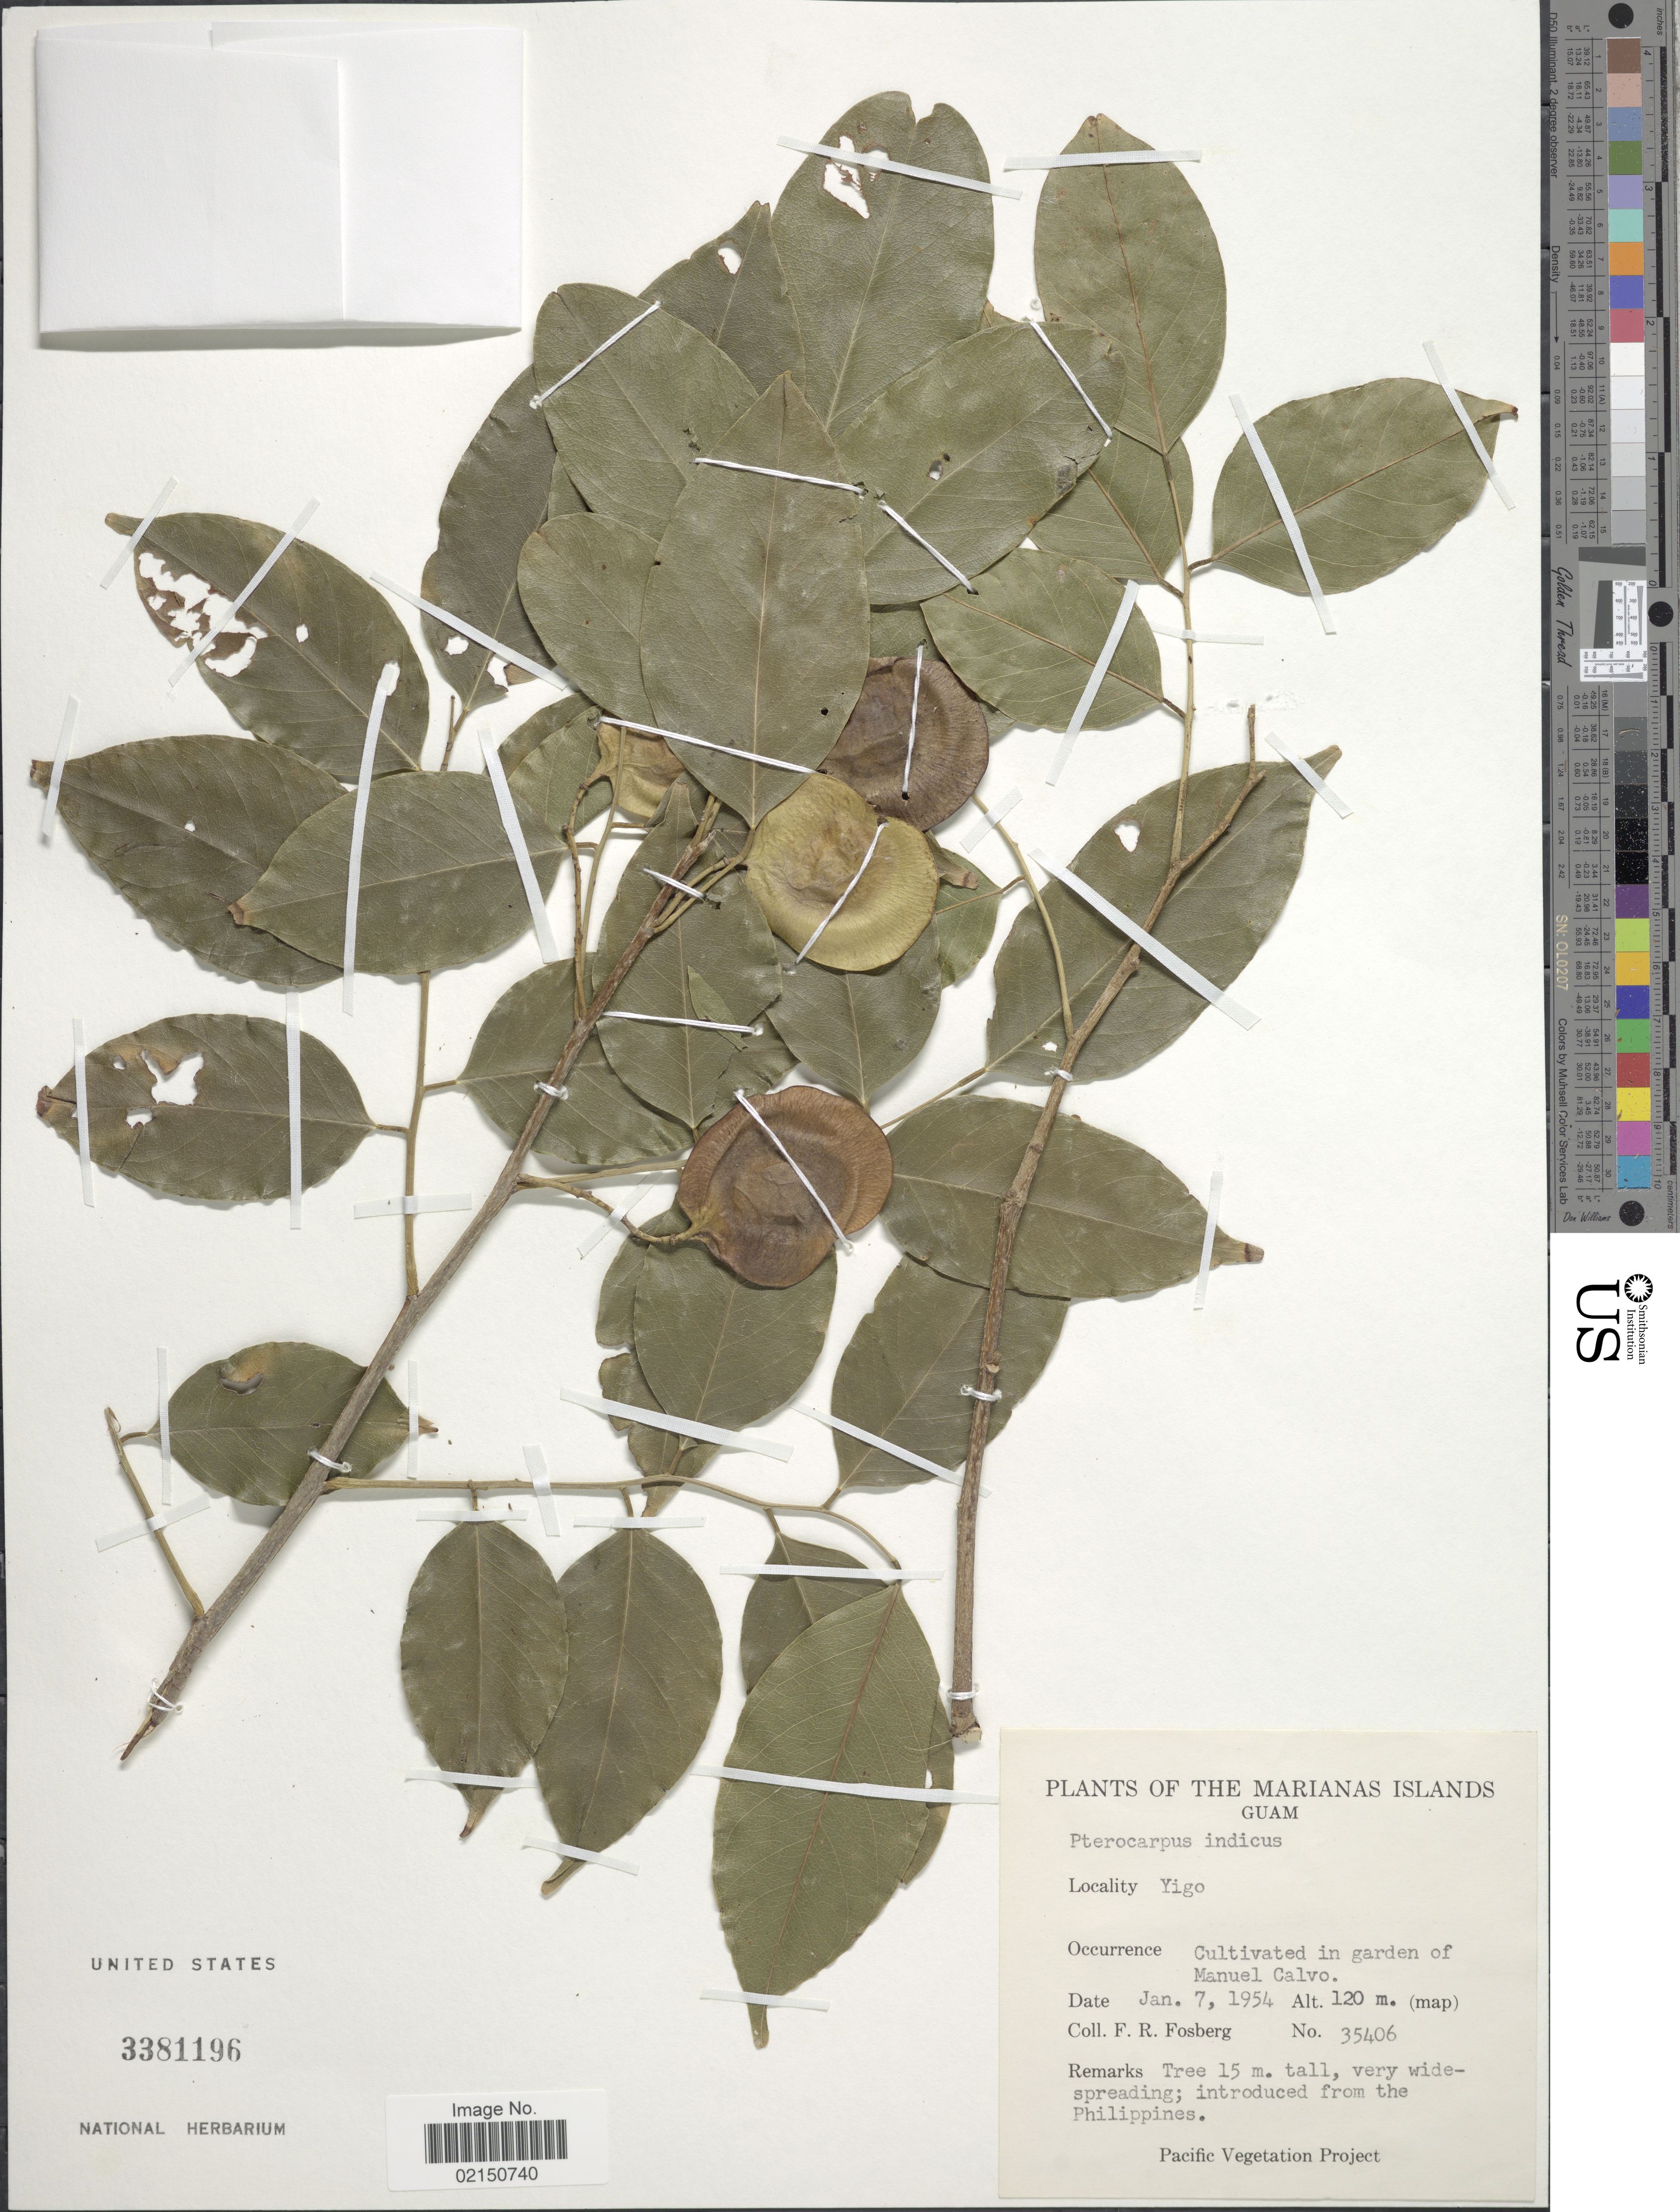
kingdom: Plantae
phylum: Tracheophyta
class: Magnoliopsida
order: Fabales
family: Fabaceae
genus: Pterocarpus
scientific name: Pterocarpus indicus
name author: Willd.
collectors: F. R. Fosberg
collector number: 35406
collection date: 1954-01-07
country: Guam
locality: Marianas Islands. Yigo. garden of Manuel Calvo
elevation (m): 120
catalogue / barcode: US 3381196